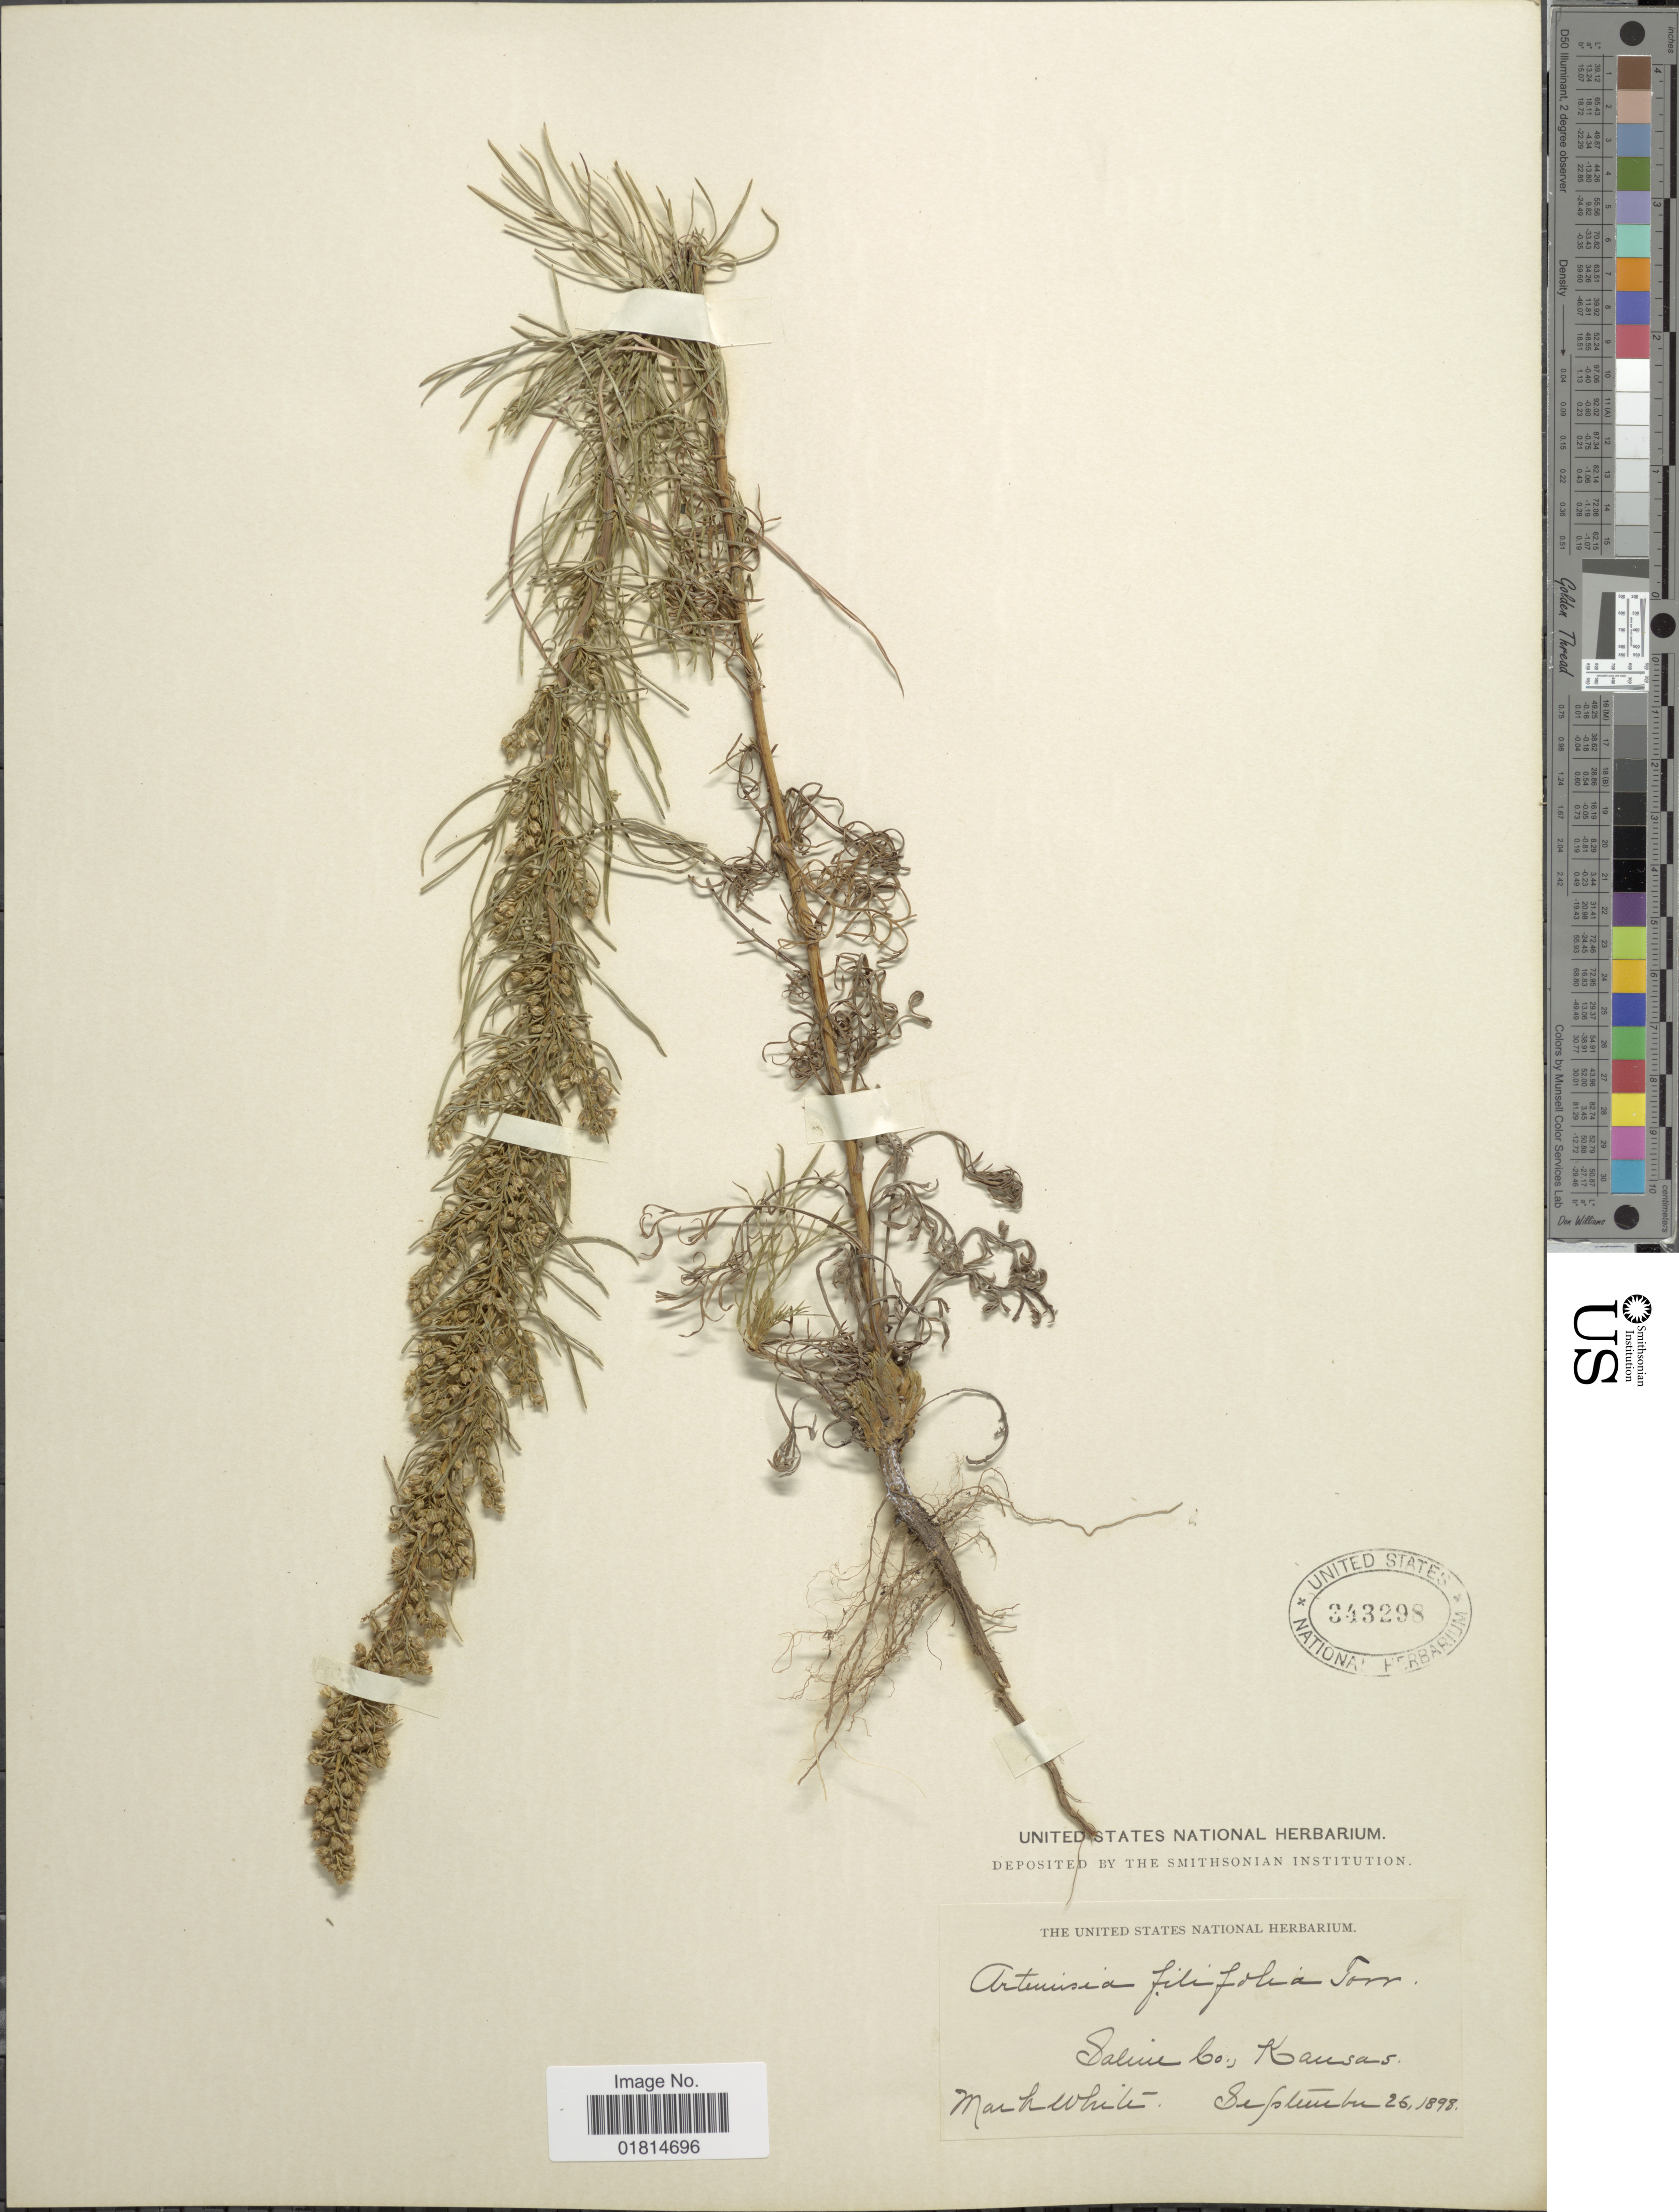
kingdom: Plantae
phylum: Tracheophyta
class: Magnoliopsida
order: Asterales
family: Asteraceae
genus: Artemisia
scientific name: Artemisia camporum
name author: Rydb.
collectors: M. White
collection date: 1898-09-26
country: United States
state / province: Kansas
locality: Saline Co., Kansas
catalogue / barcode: US 343298